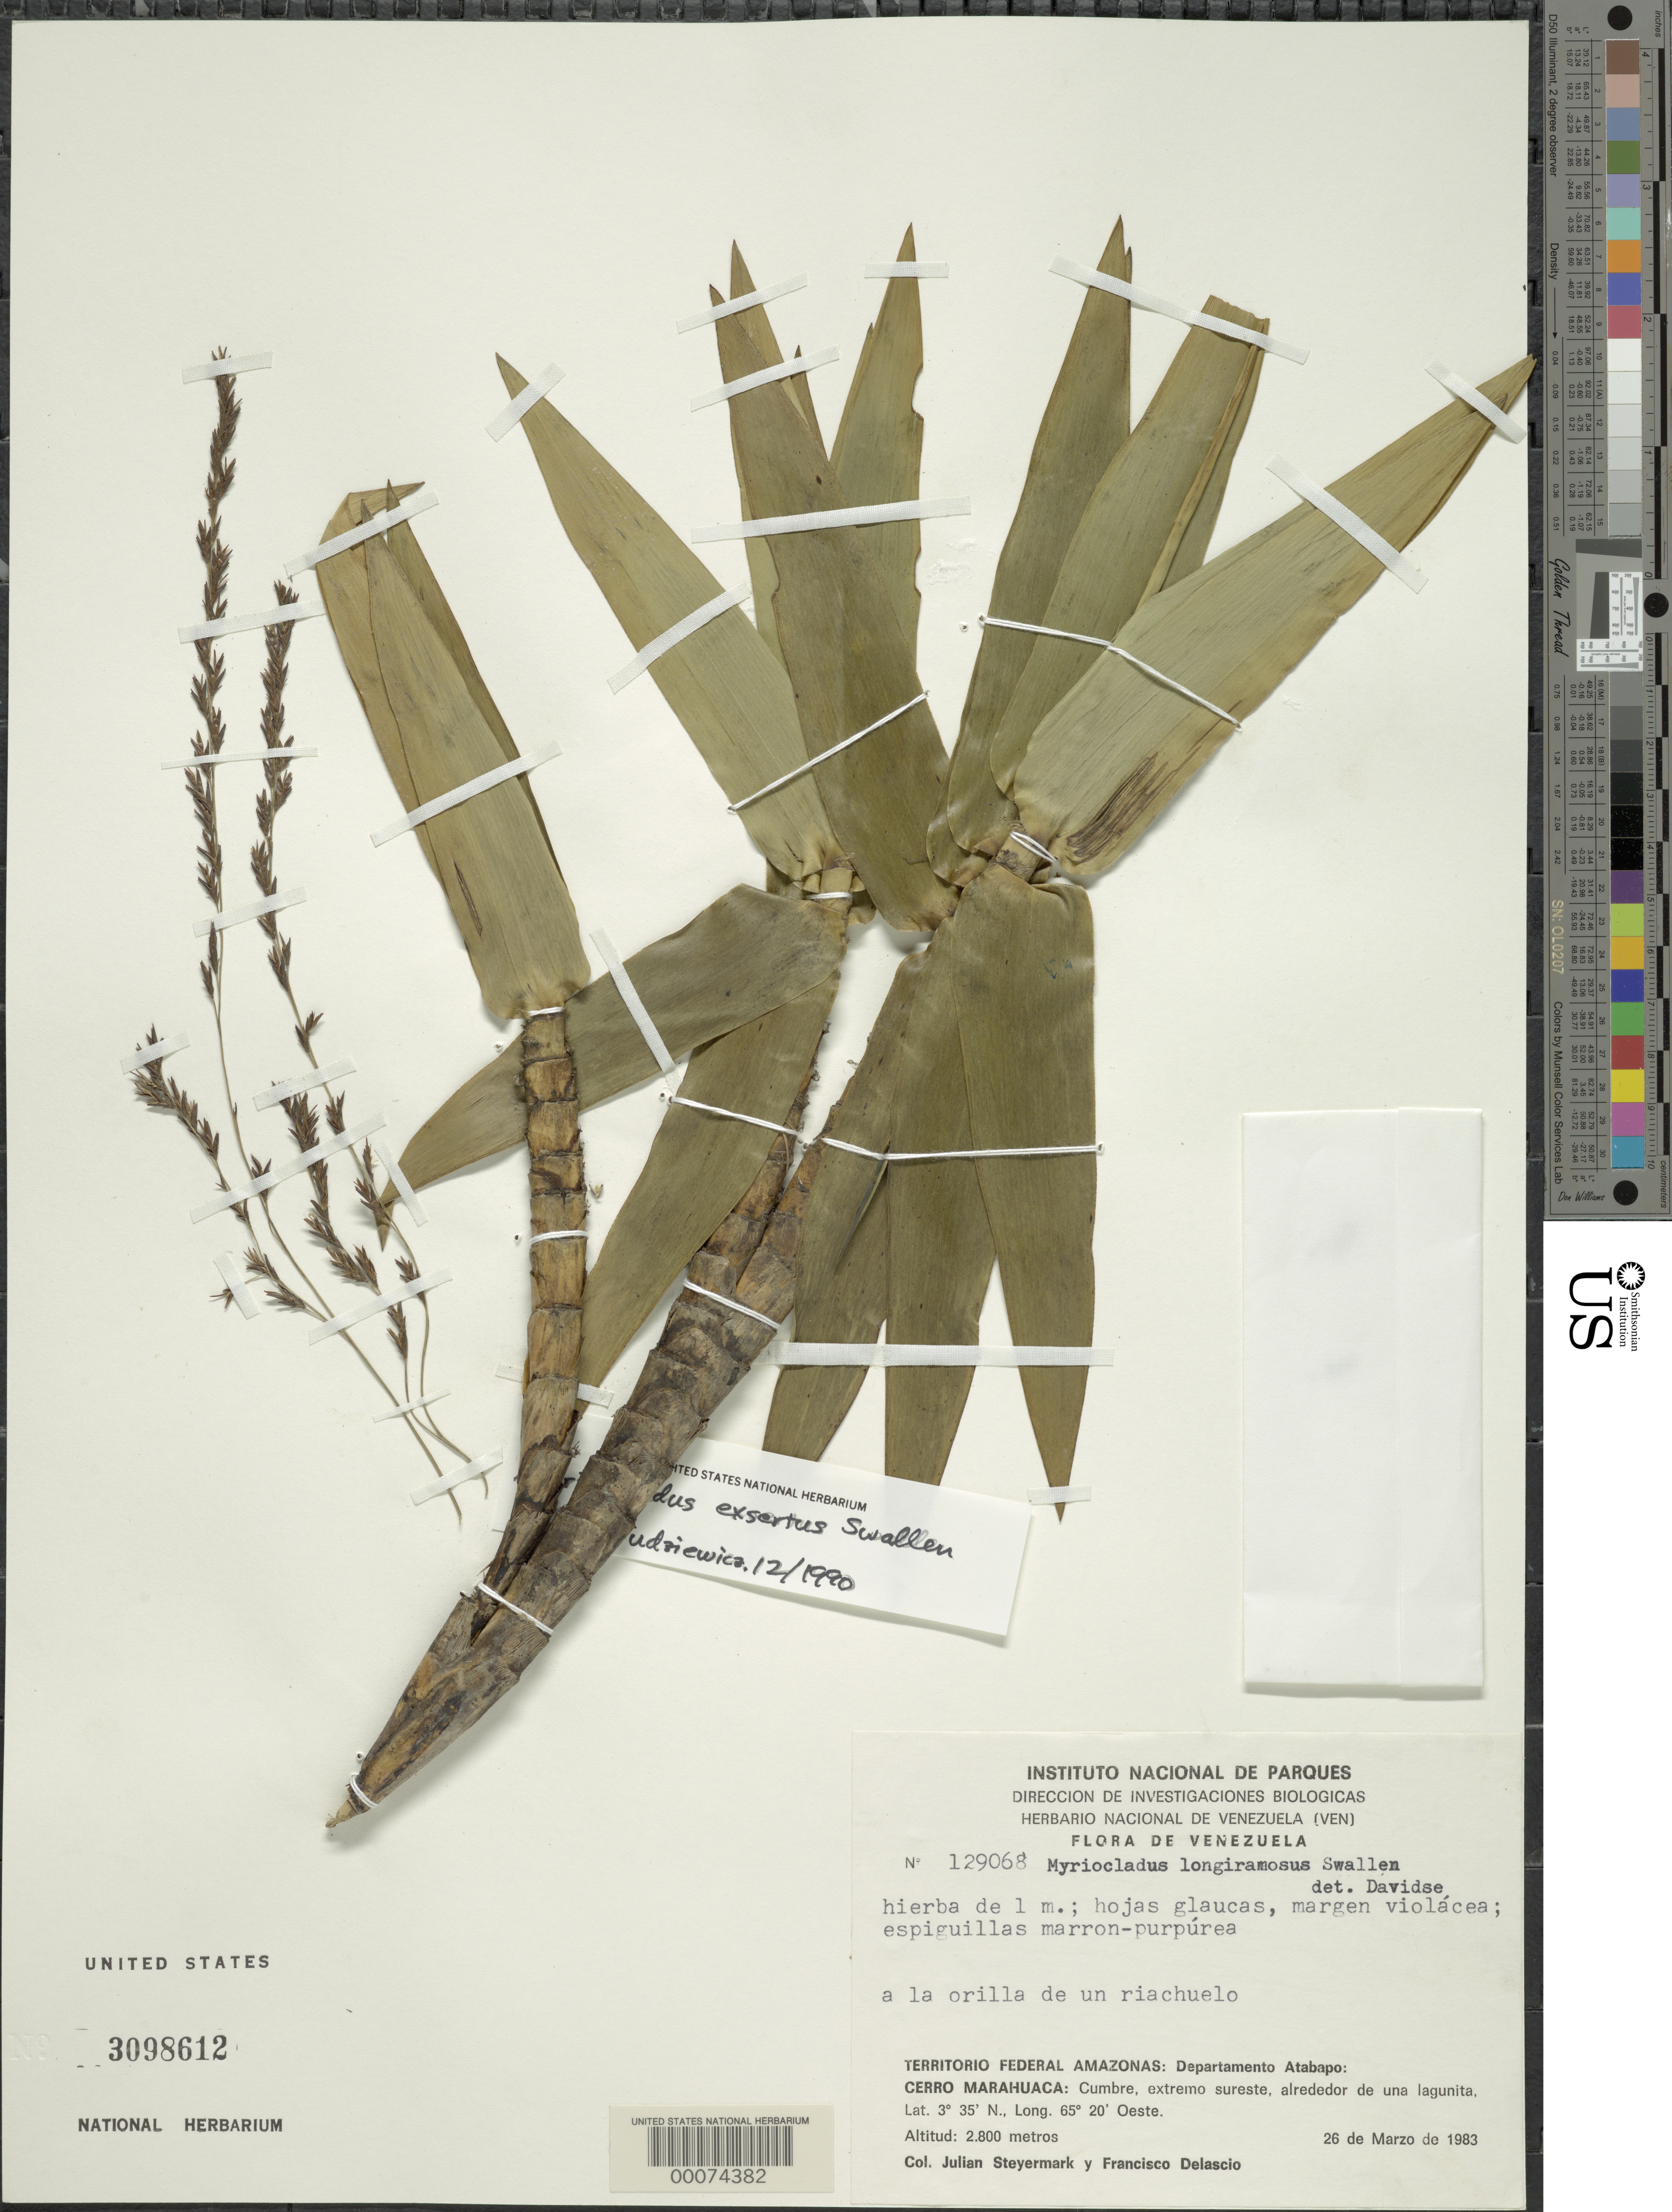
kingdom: Plantae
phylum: Tracheophyta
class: Liliopsida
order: Poales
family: Poaceae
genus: Myriocladus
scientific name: Myriocladus exsertus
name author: Swallen in Maguire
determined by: Judziewicz, E. J.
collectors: J. Steyermark & F. Delascio C.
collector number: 129068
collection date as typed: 26 Mar 1983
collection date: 1983-03-26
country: Venezuela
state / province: Amazonas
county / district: Atabapo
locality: Cerro Marahuaca, cumbre, extremo sureste, aldrededor de una lagunita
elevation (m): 2800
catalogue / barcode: US 3098612